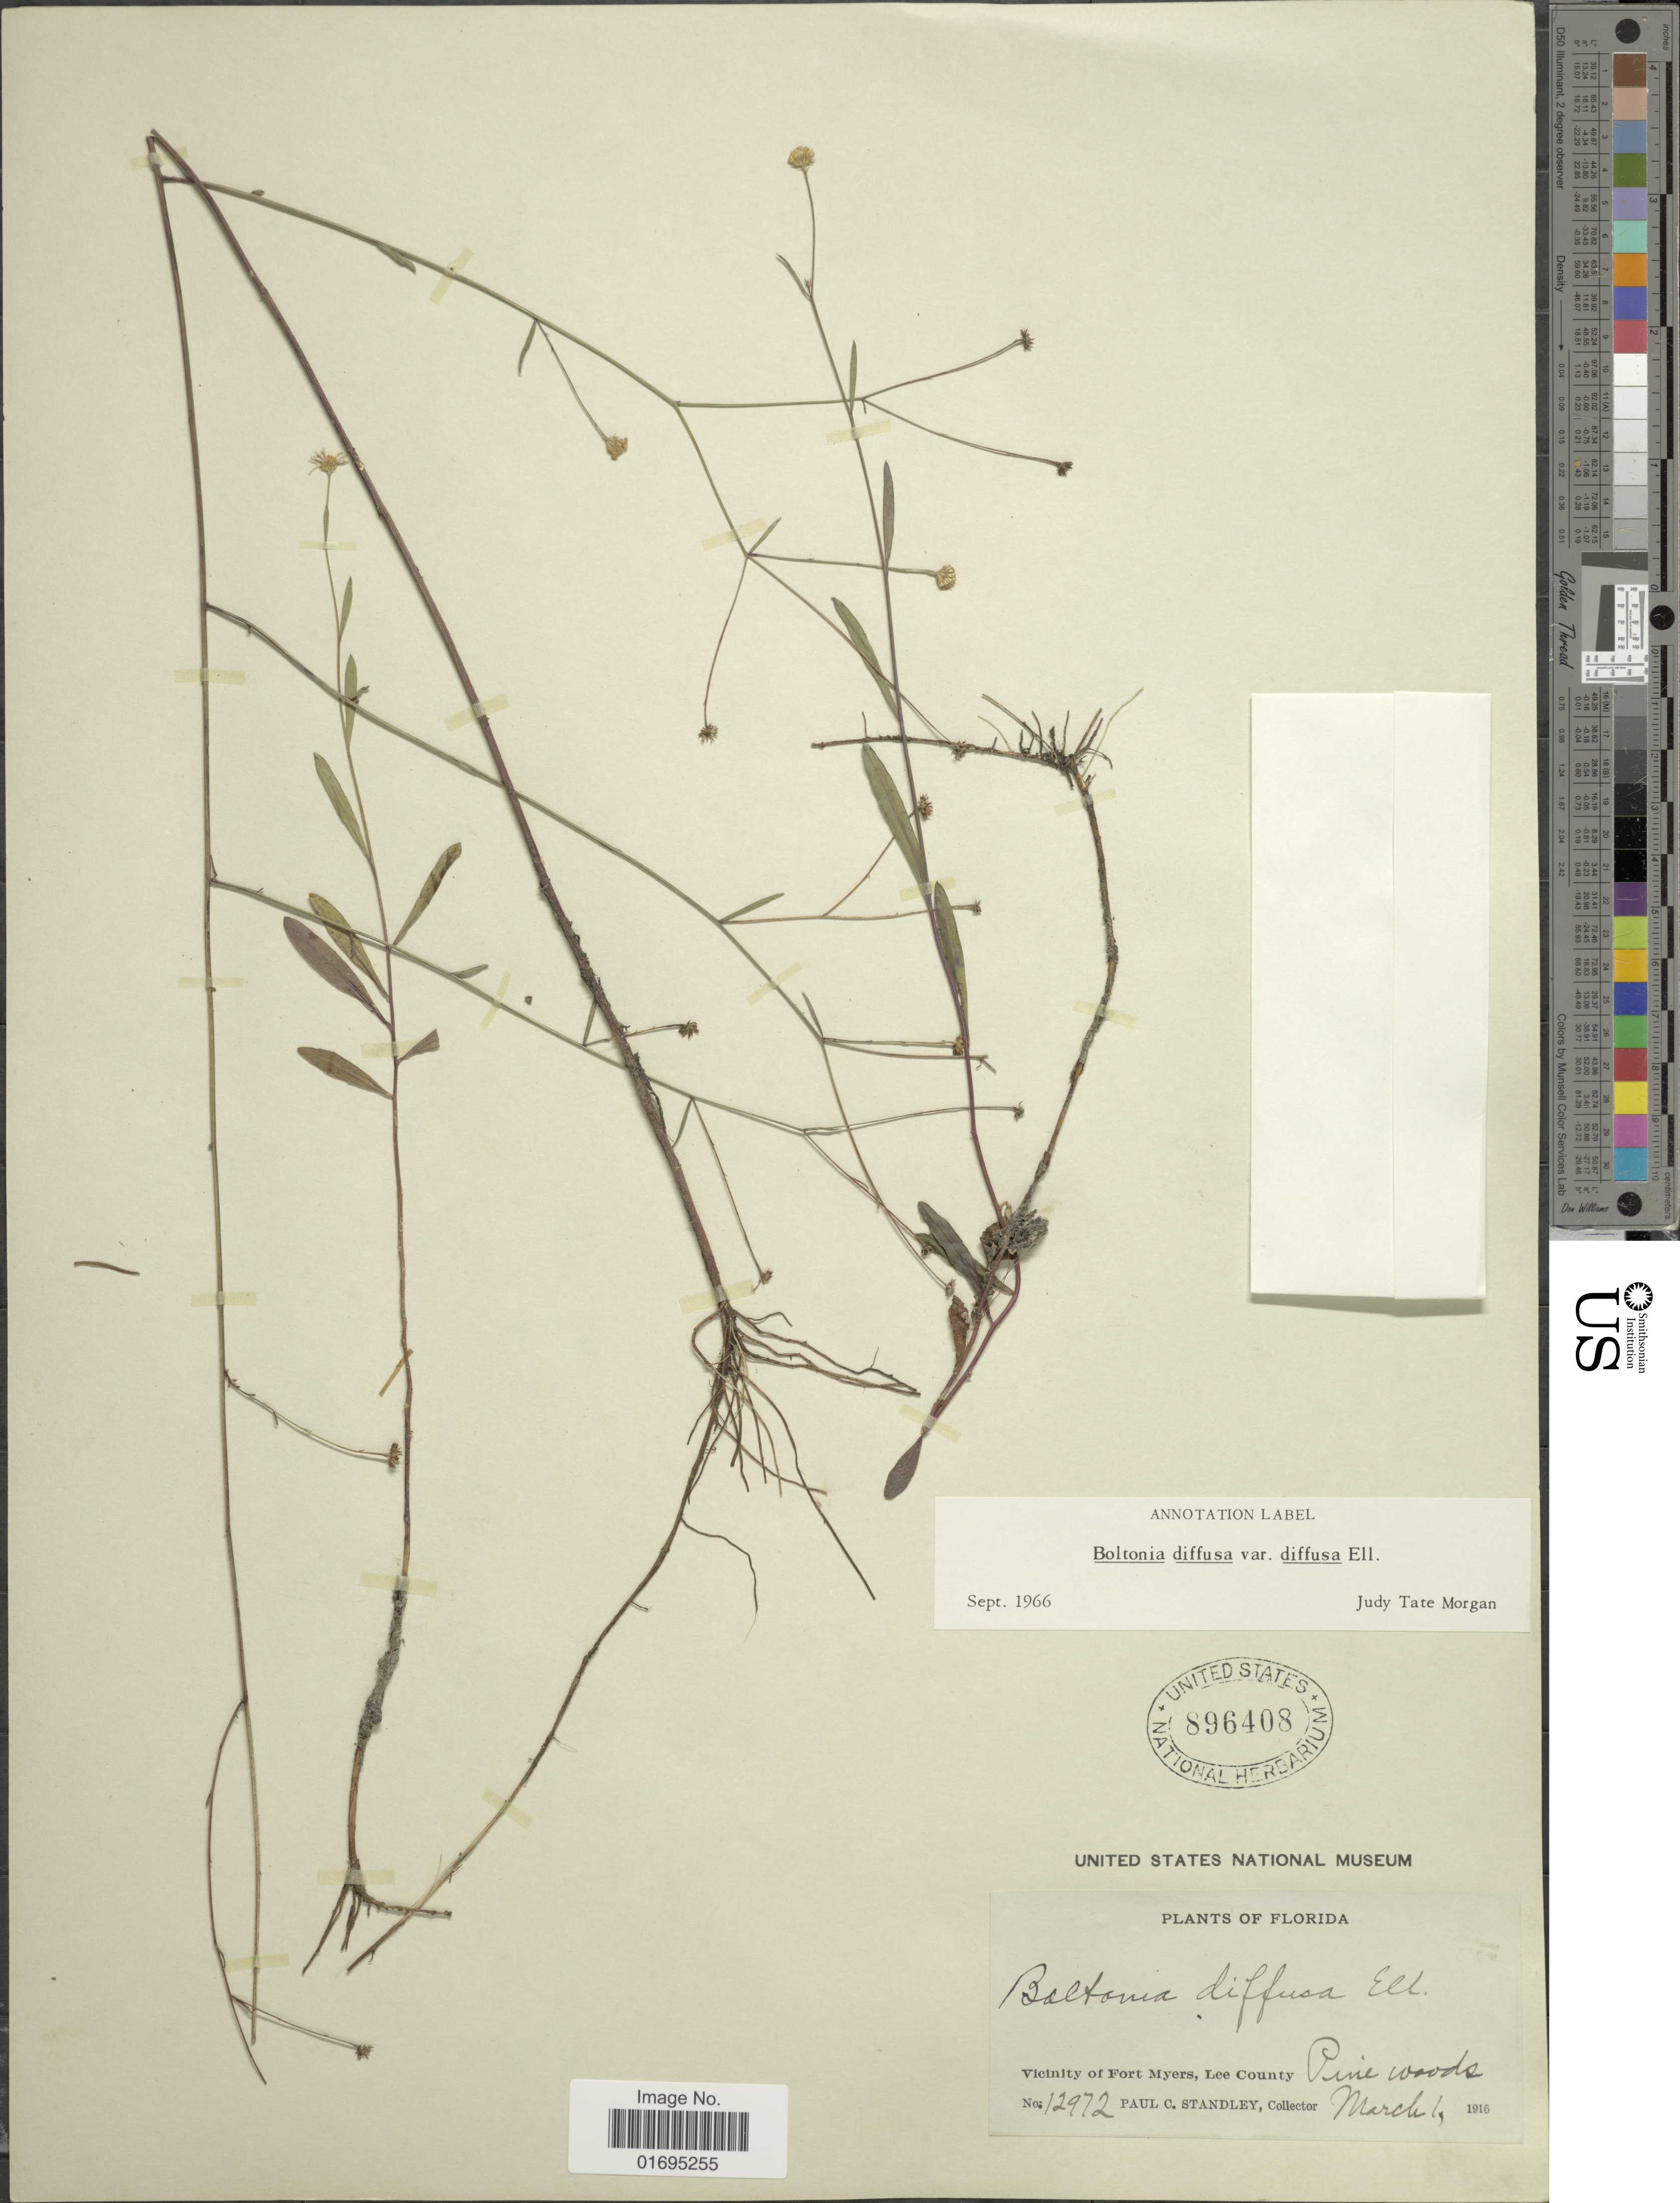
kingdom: Plantae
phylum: Tracheophyta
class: Magnoliopsida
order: Asterales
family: Asteraceae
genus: Boltonia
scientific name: Boltonia diffusa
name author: Elliott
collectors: P. C. Standley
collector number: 12972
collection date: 1916-03-03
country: United States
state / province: Florida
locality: Vicinity of Fort Myers, Lee County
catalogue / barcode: US 896408